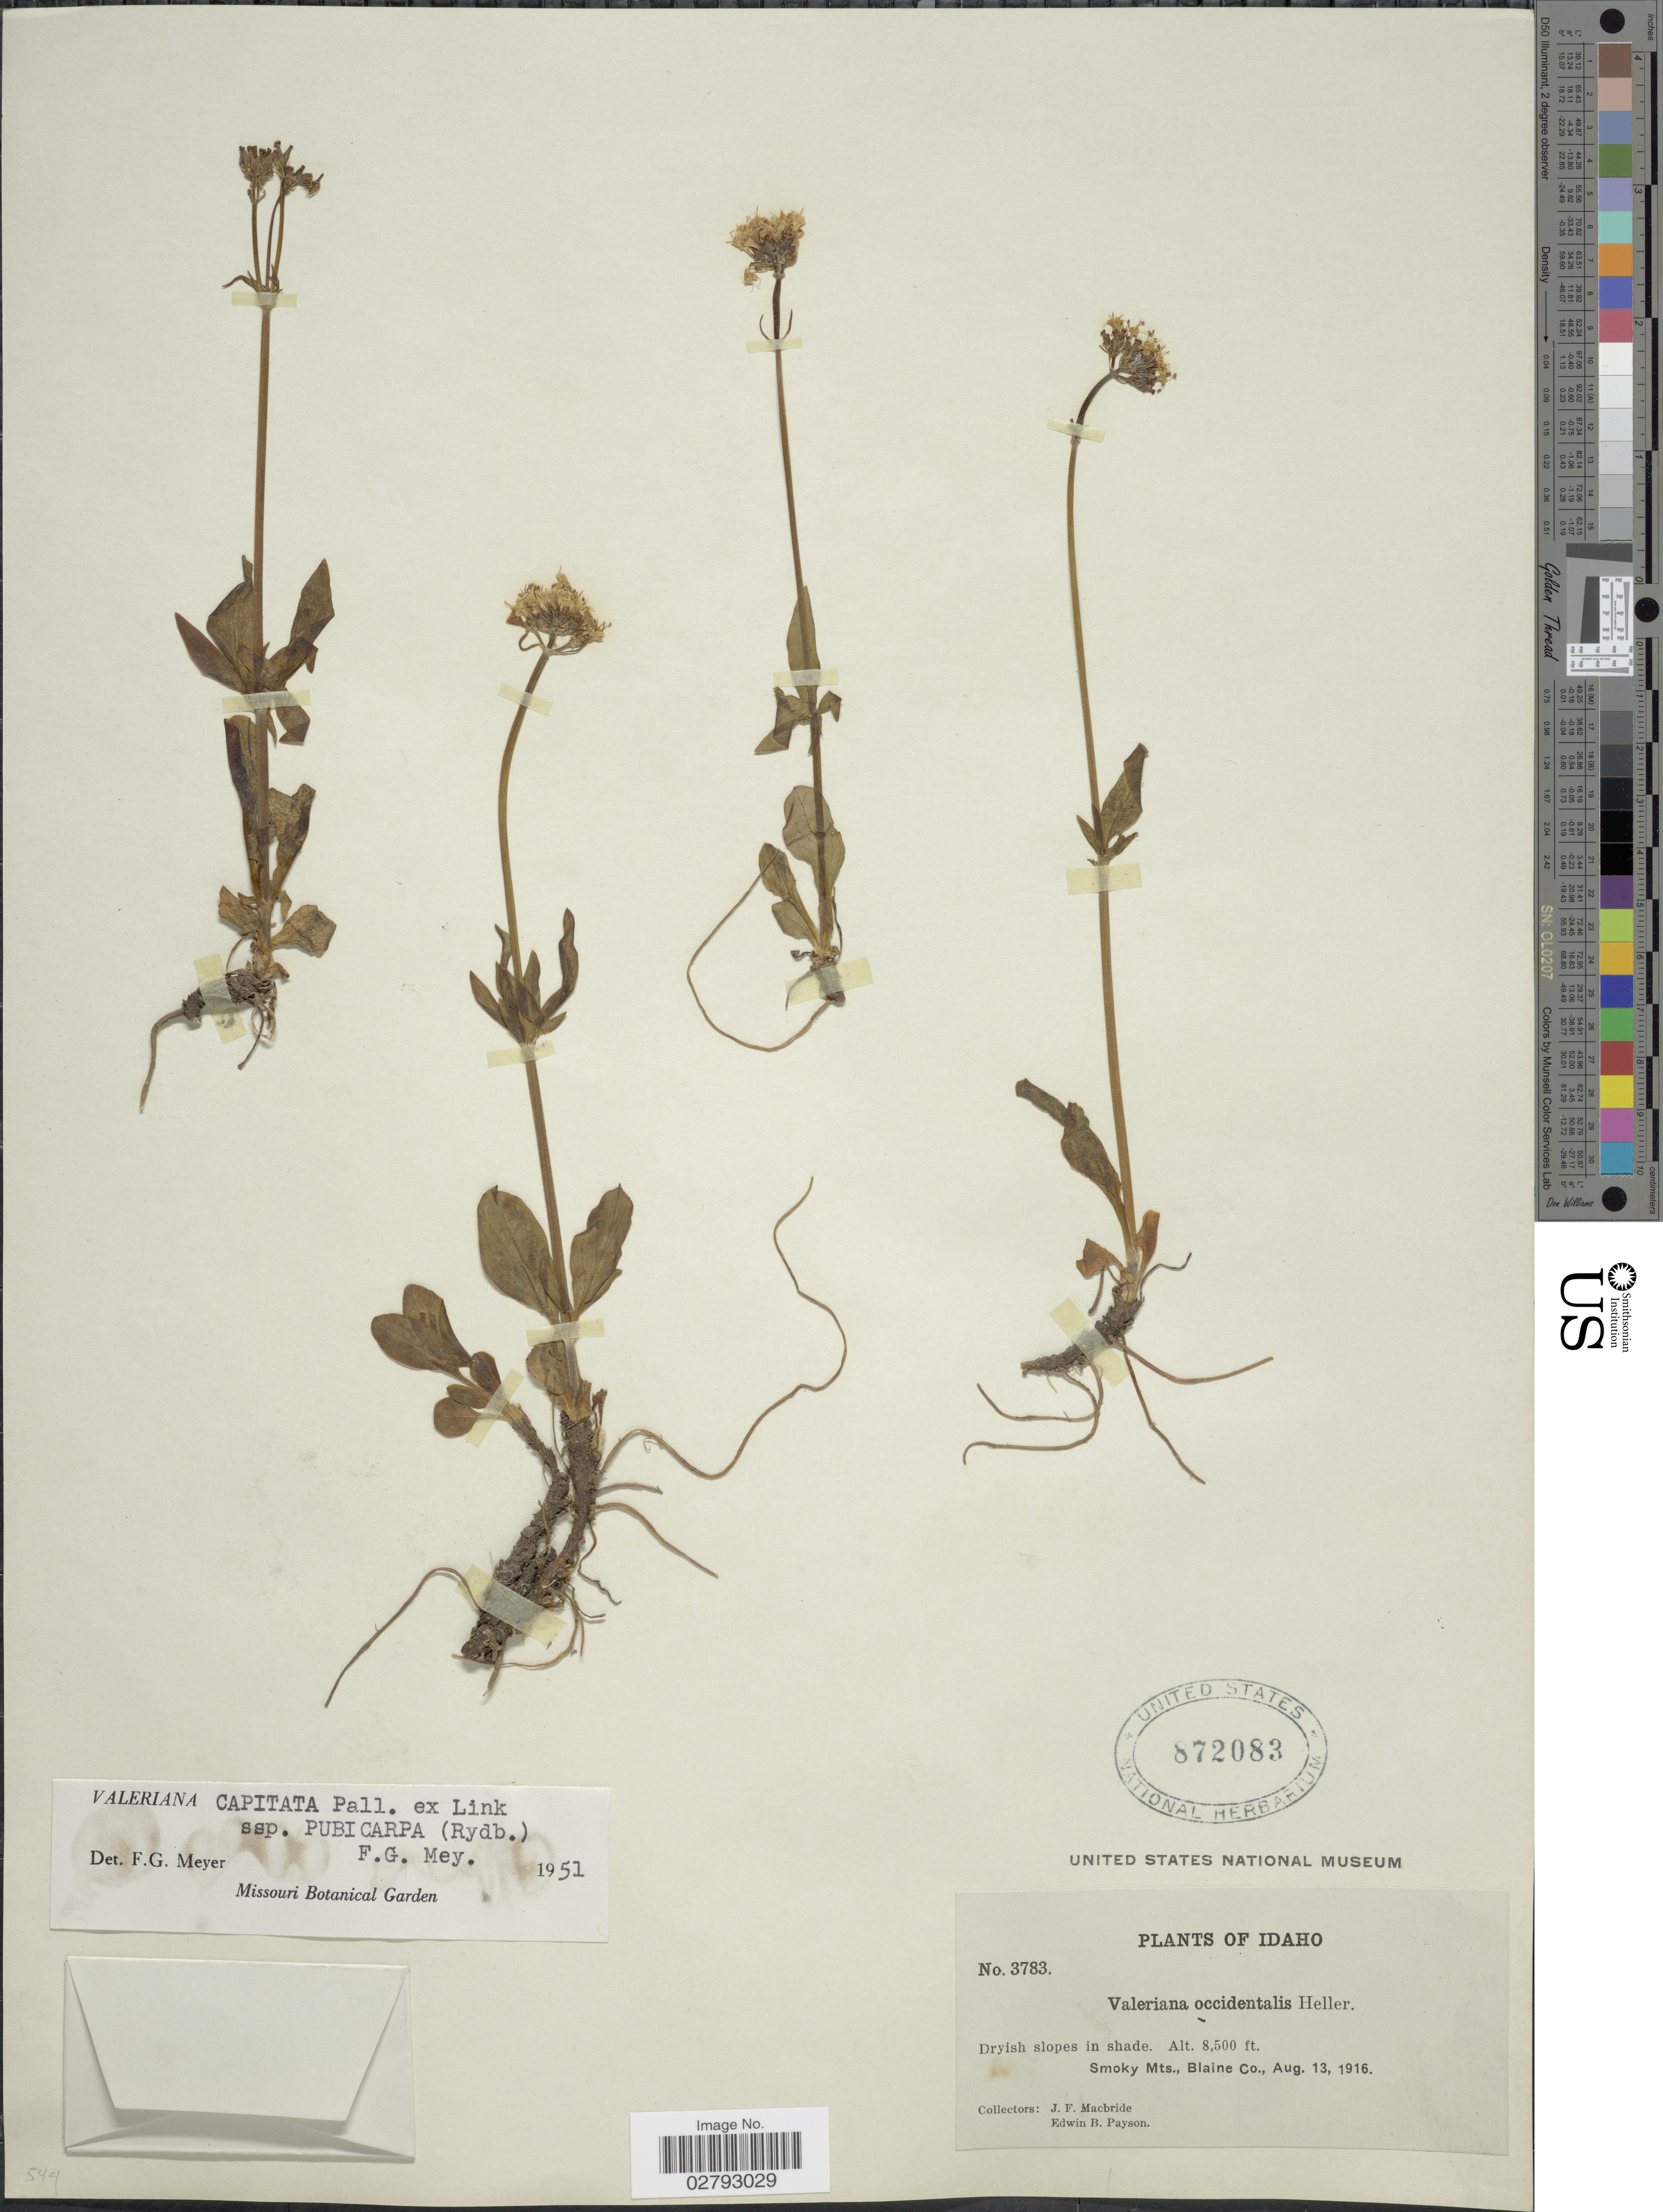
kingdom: Plantae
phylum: Tracheophyta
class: Magnoliopsida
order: Dipsacales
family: Caprifoliaceae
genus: Valeriana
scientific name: Valeriana capitata subsp. pubicarpa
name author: (Rydb.) F.G. Mey.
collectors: J. F. Macbride & E. B. Payson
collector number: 3783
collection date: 1916-08-13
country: United States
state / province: Idaho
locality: Smoky Mts., Blaine Co.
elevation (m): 2591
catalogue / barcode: US 872083